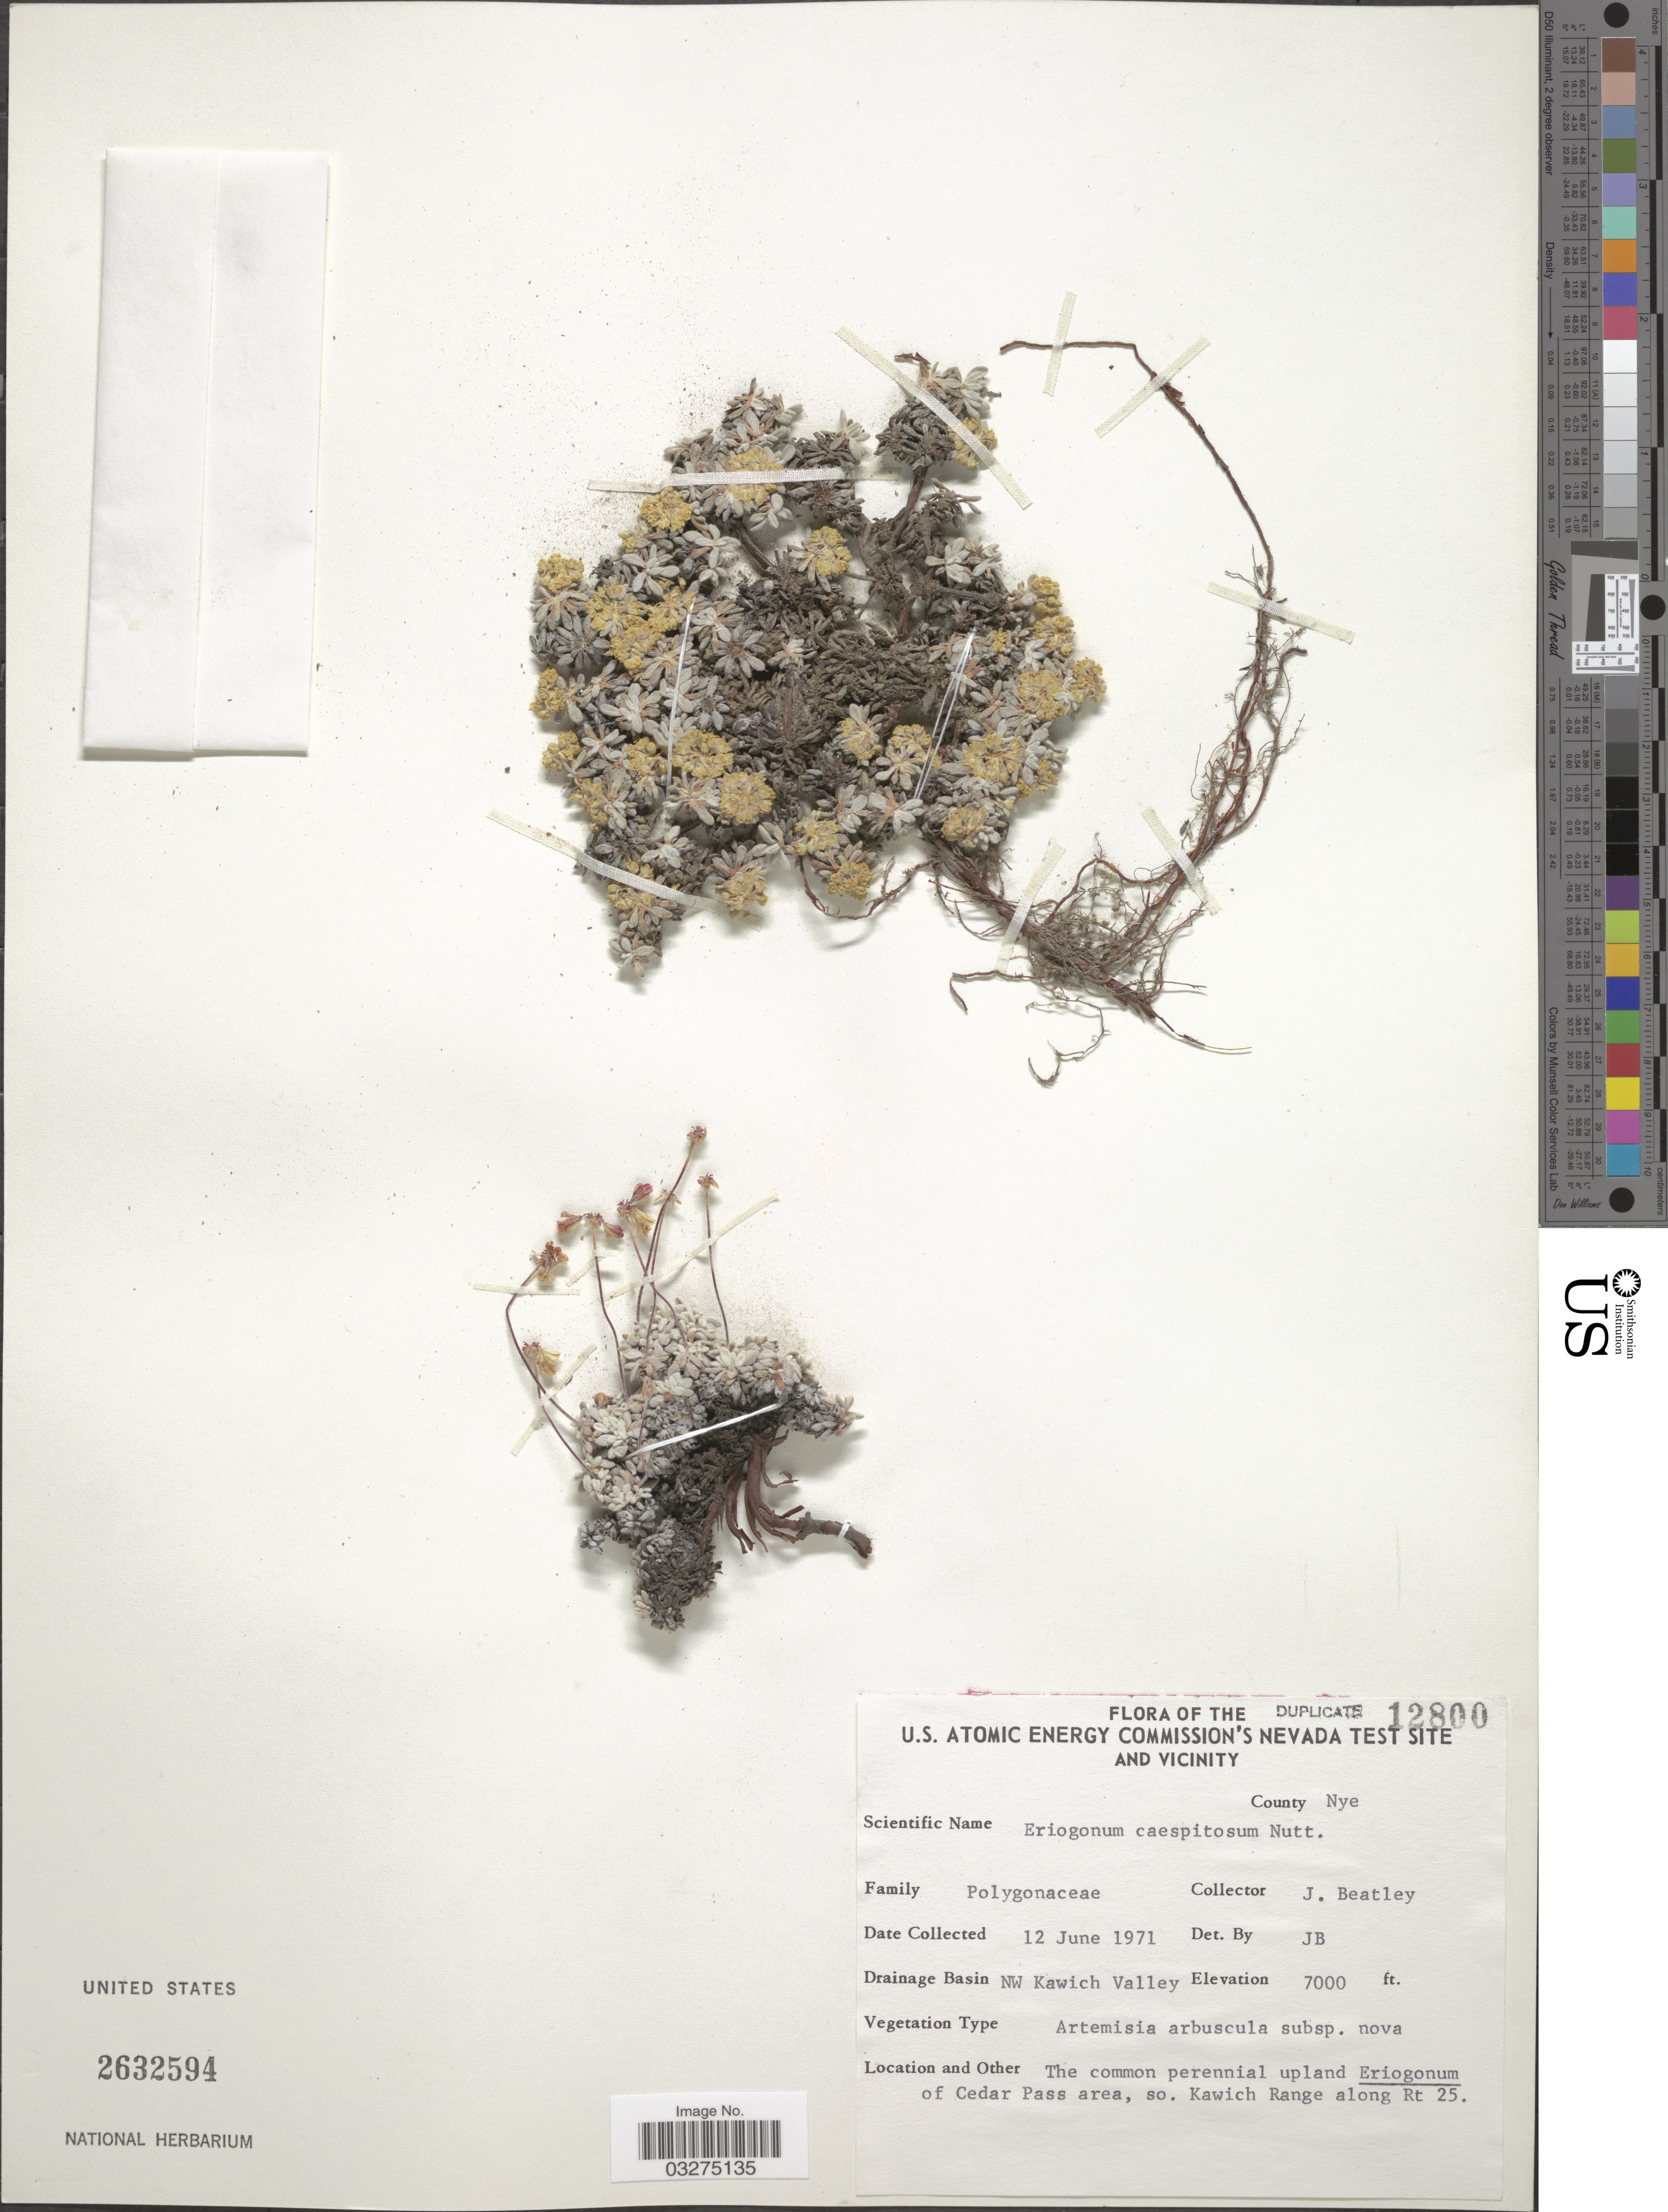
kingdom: Plantae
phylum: Tracheophyta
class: Magnoliopsida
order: Caryophyllales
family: Polygonaceae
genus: Eriogonum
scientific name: Eriogonum caespitosum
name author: Nutt.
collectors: J. C. Beatley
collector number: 12800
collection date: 1971-06-12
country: United States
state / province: Nevada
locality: U.S. Atomic Energy Commission's Nevada Test Site and Vicinity, County Nye, Drainage Basin NW Kawich Valley, Cedar Pass area, so. Kawich Range along Rt 25.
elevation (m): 2134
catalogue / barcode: US 2632594